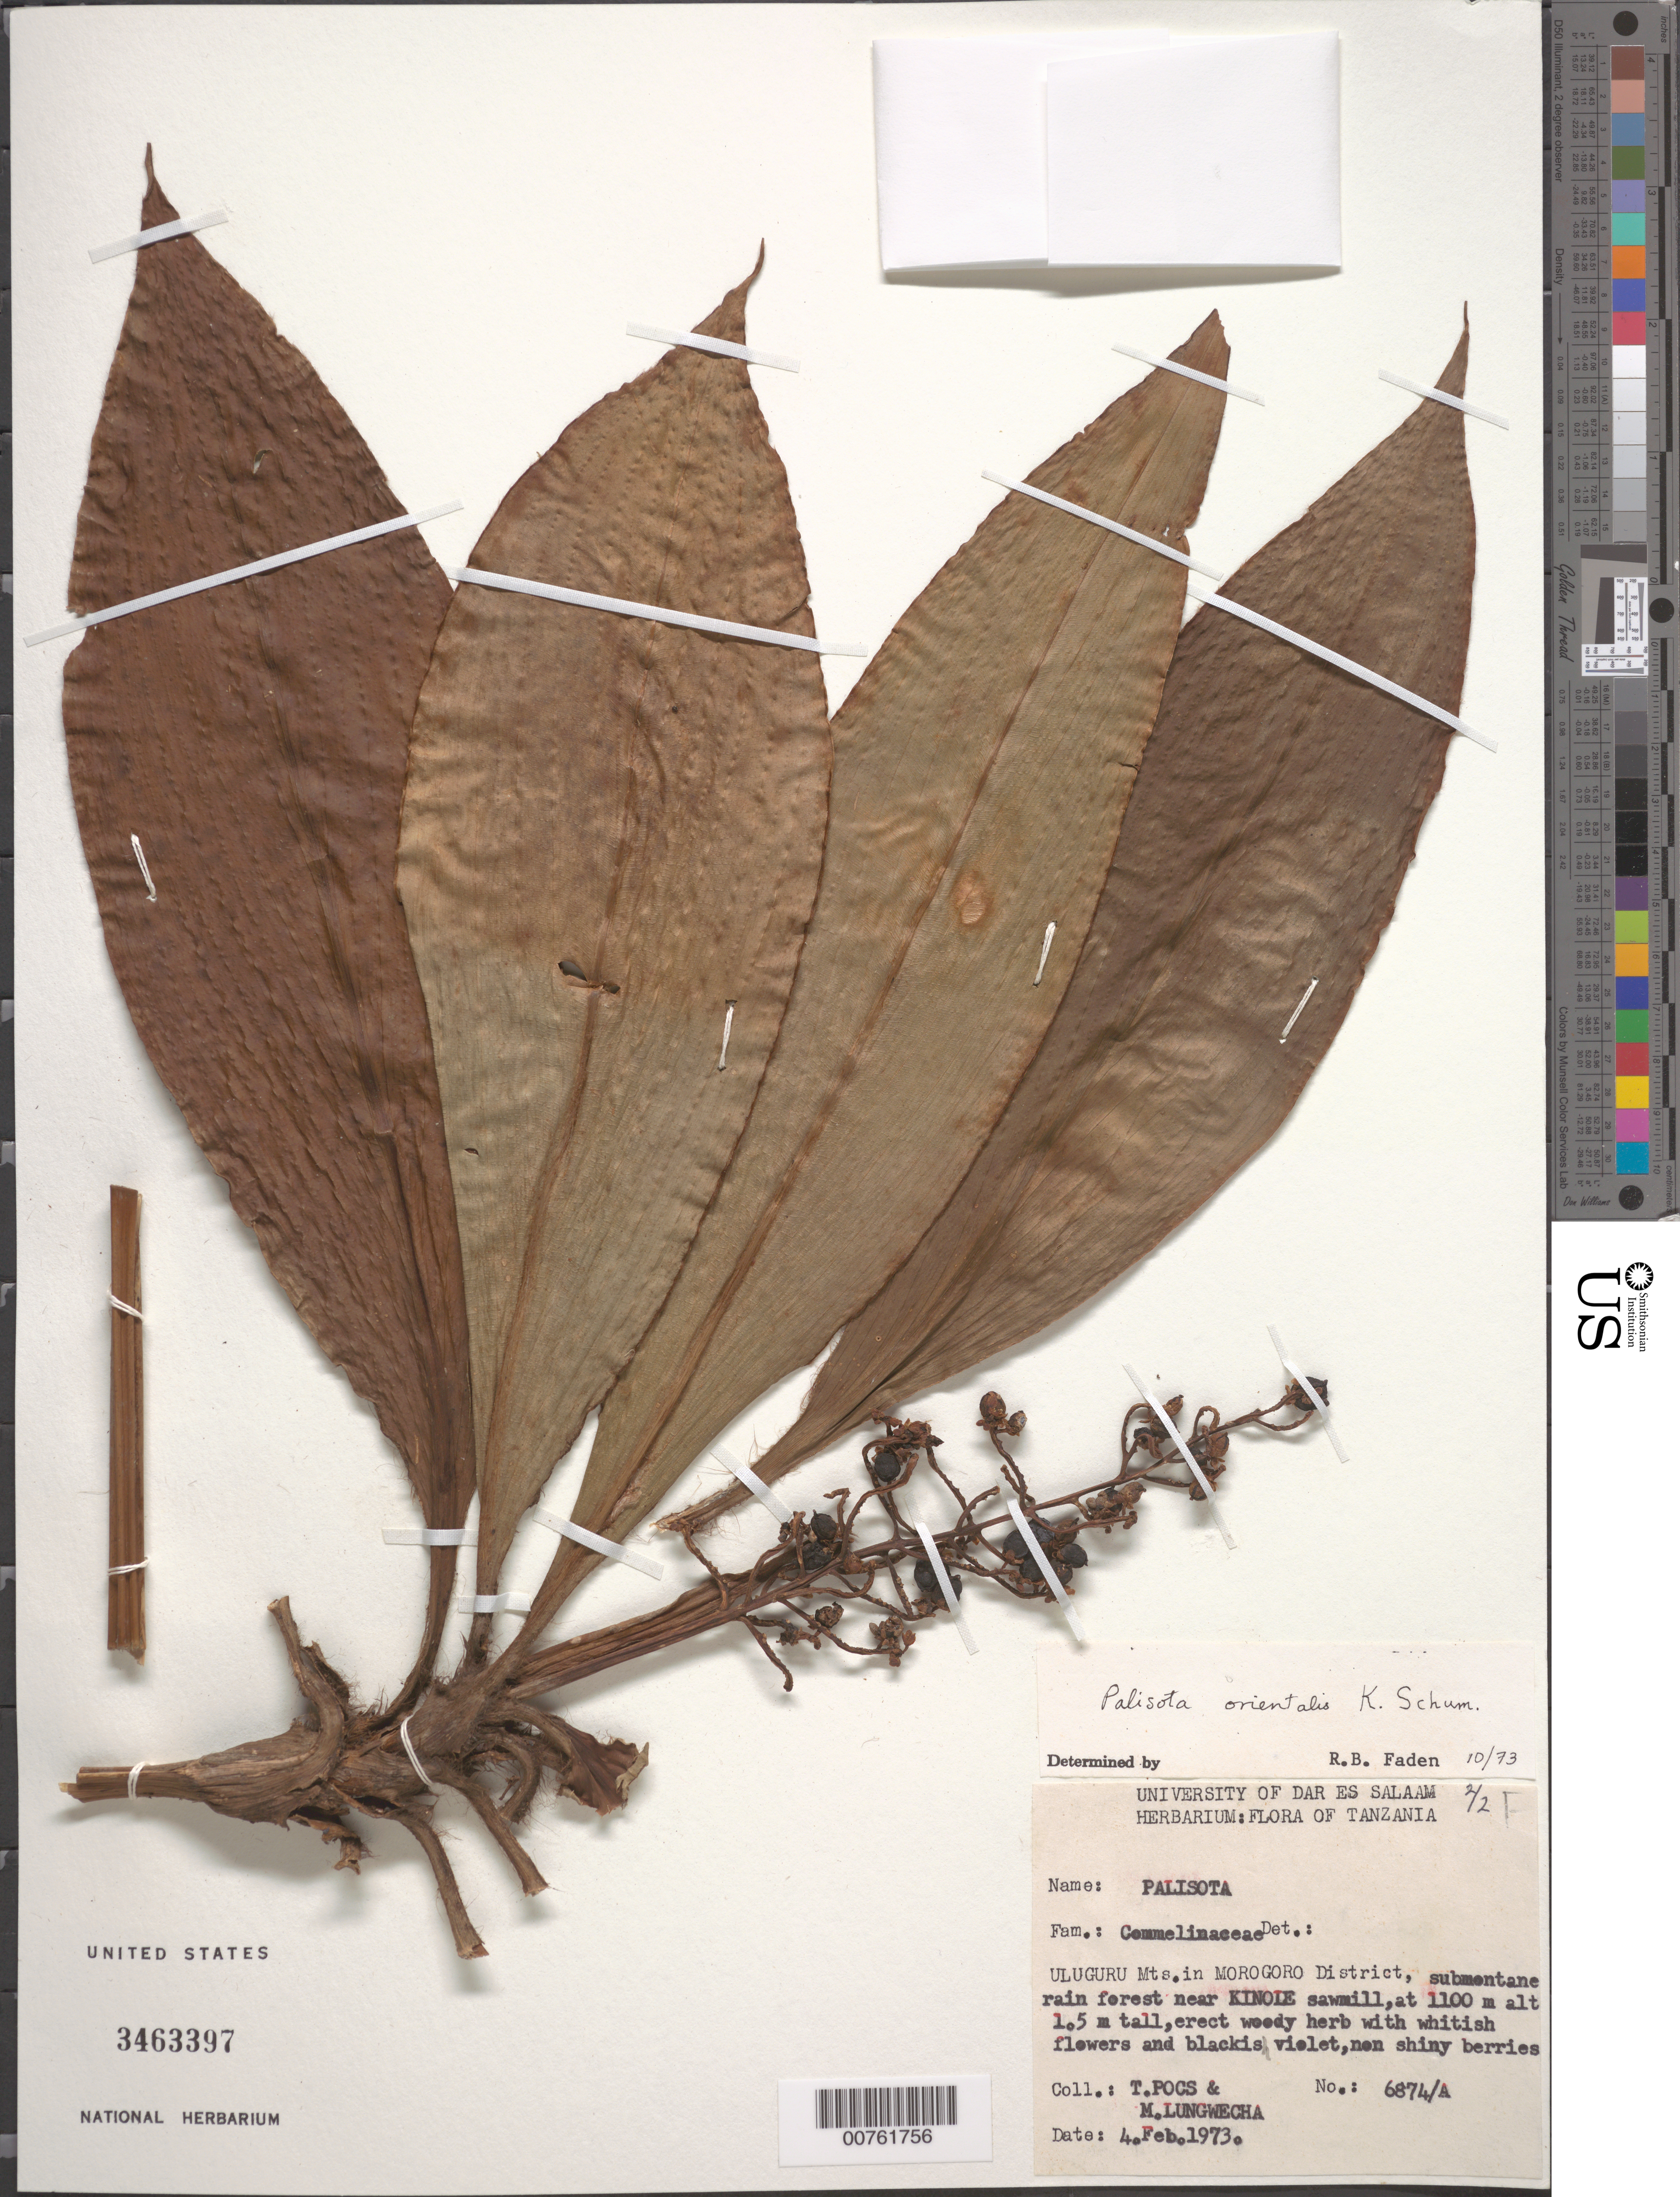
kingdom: Plantae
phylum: Tracheophyta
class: Liliopsida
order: Commelinales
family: Commelinaceae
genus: Palisota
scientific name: Palisota orientalis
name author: K. Schum.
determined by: Faden, Robert B., (US), Smithsonian Institution - National Museum of Natural History (UNITED STATES)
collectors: T. Pocs & M. Lungwecha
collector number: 6874/A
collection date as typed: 04 Feb 1973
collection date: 1973-02-04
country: Tanzania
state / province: Morogoro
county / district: Morogoro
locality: Uluguru Mts., submontane rain forest near Kinole sawmill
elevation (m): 1100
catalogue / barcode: US 3463397